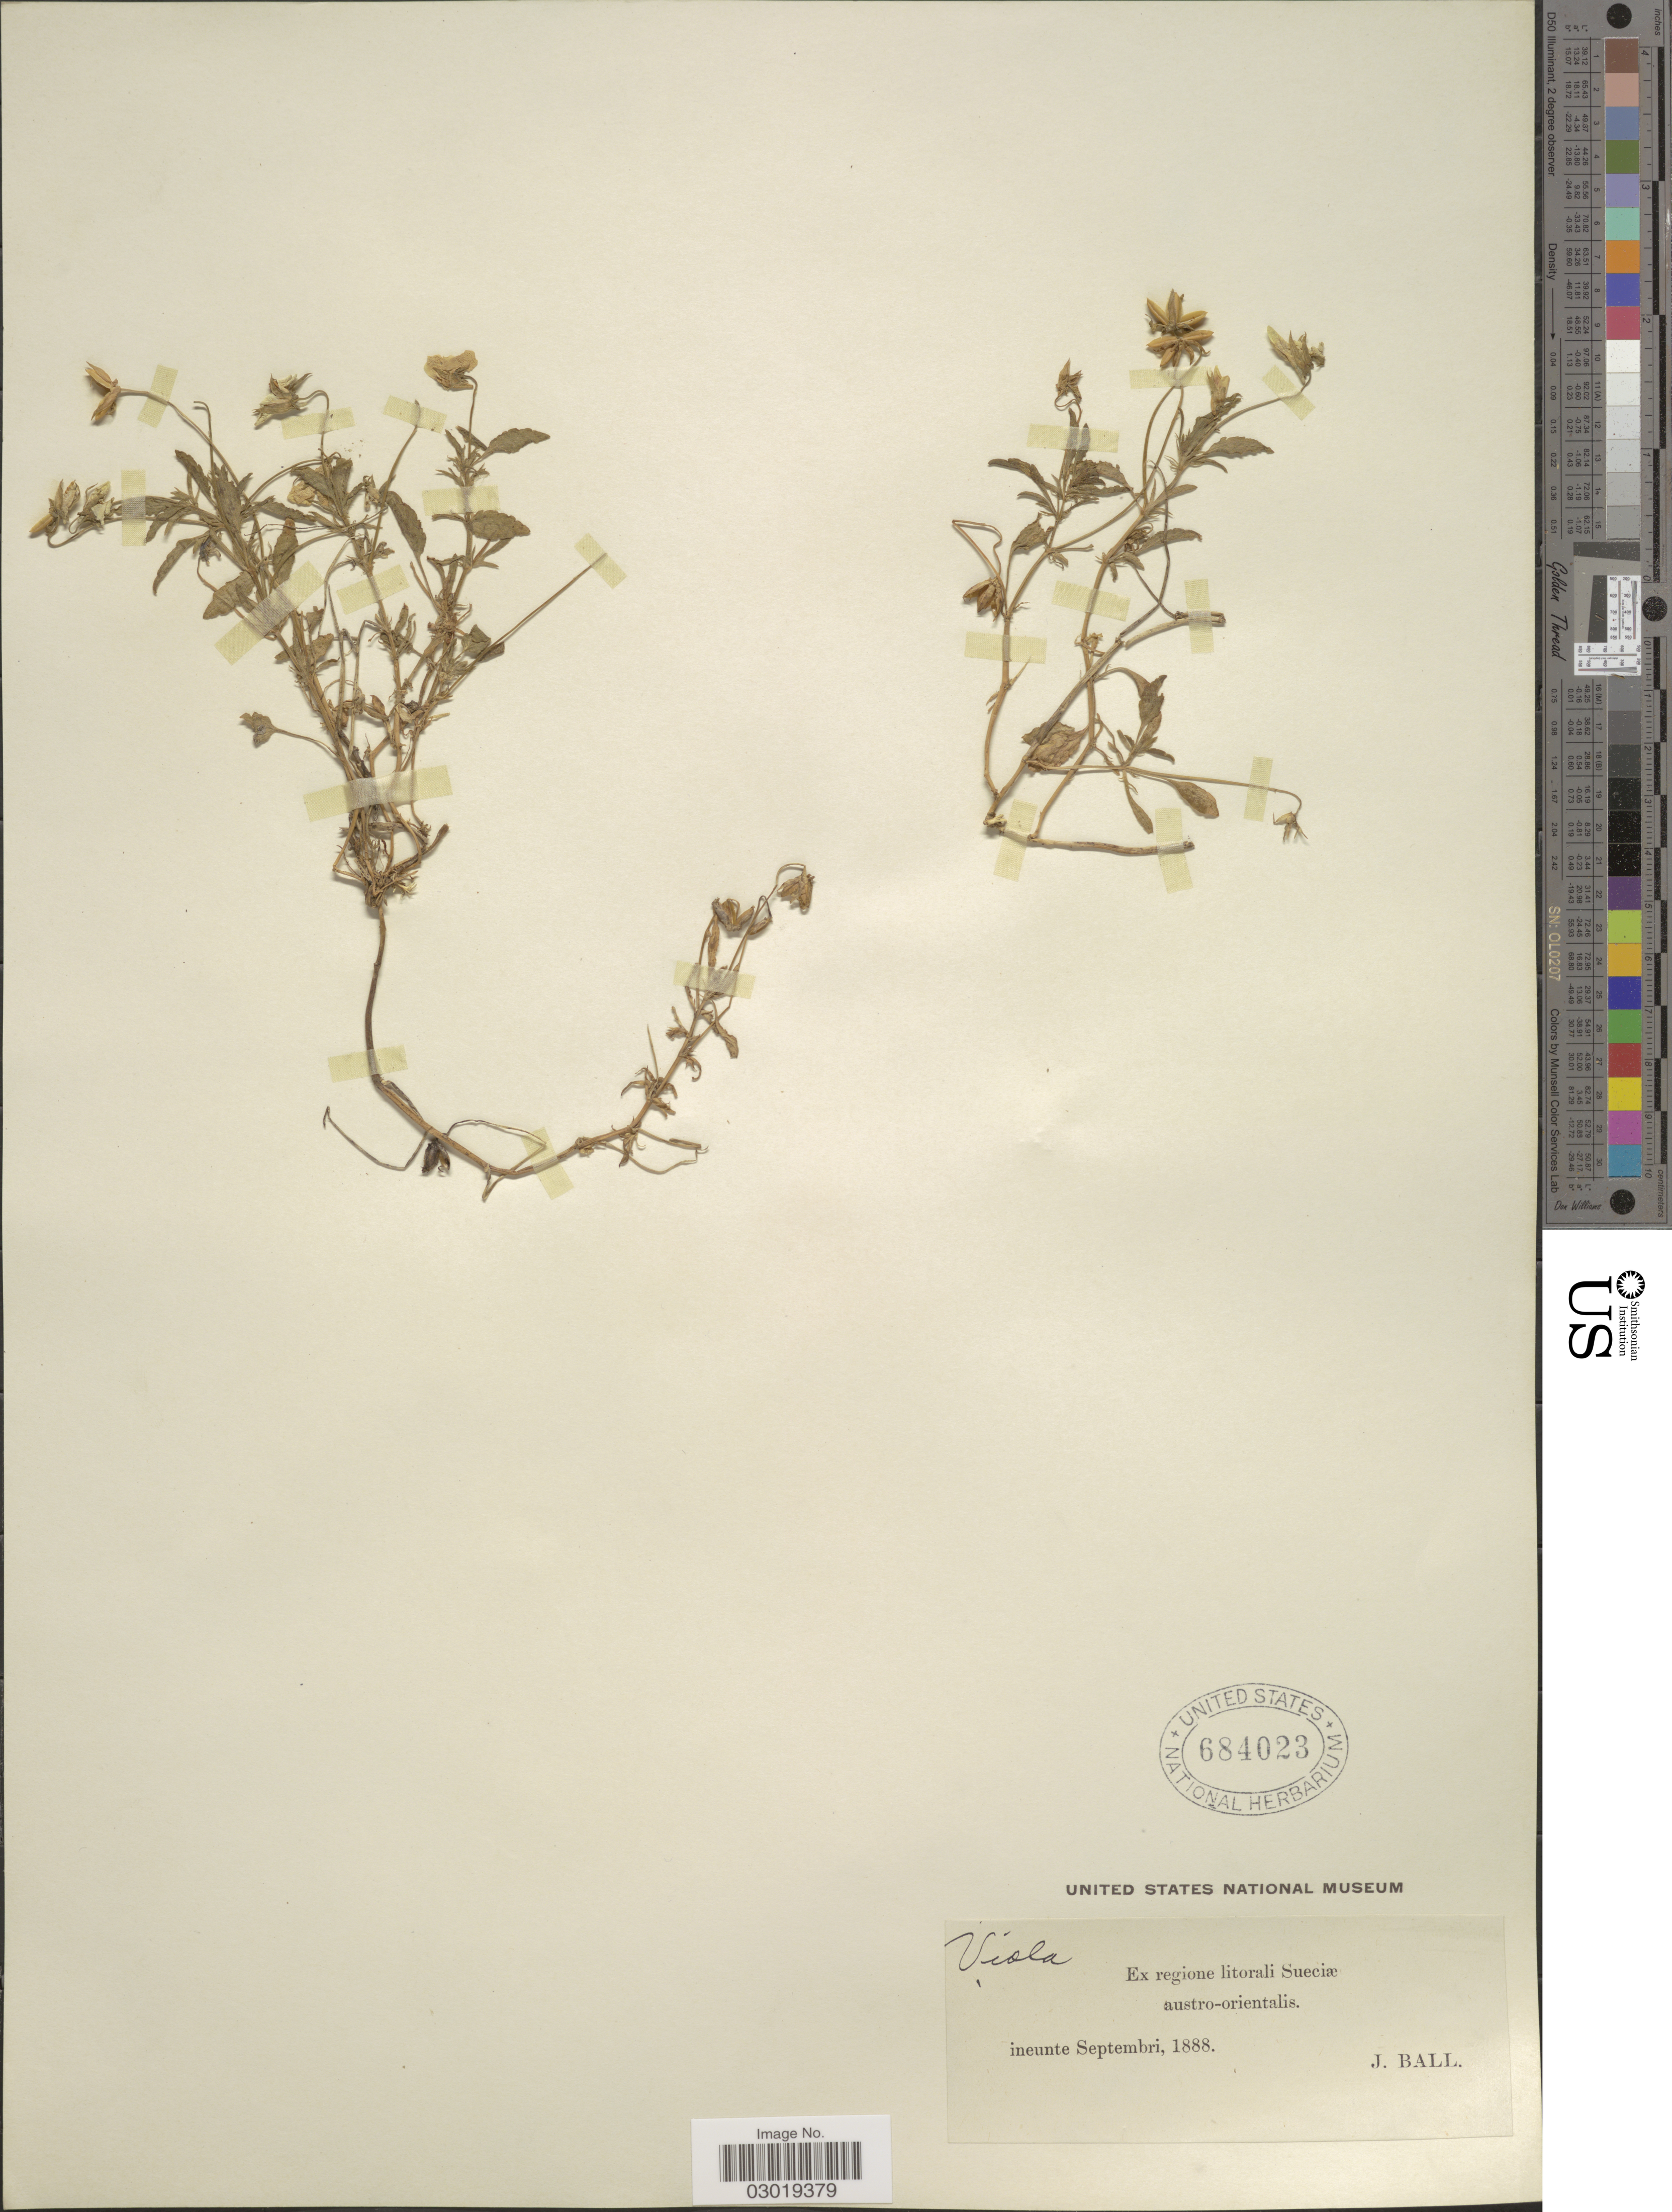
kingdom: Plantae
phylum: Tracheophyta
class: Magnoliopsida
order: Malpighiales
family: Violaceae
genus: Viola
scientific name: Viola sp.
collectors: J. Ball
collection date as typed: ineunte Septembri, 1888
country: Sweden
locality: Ex Regione litorali Sueciæ austro-orientalis.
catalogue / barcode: US 684023